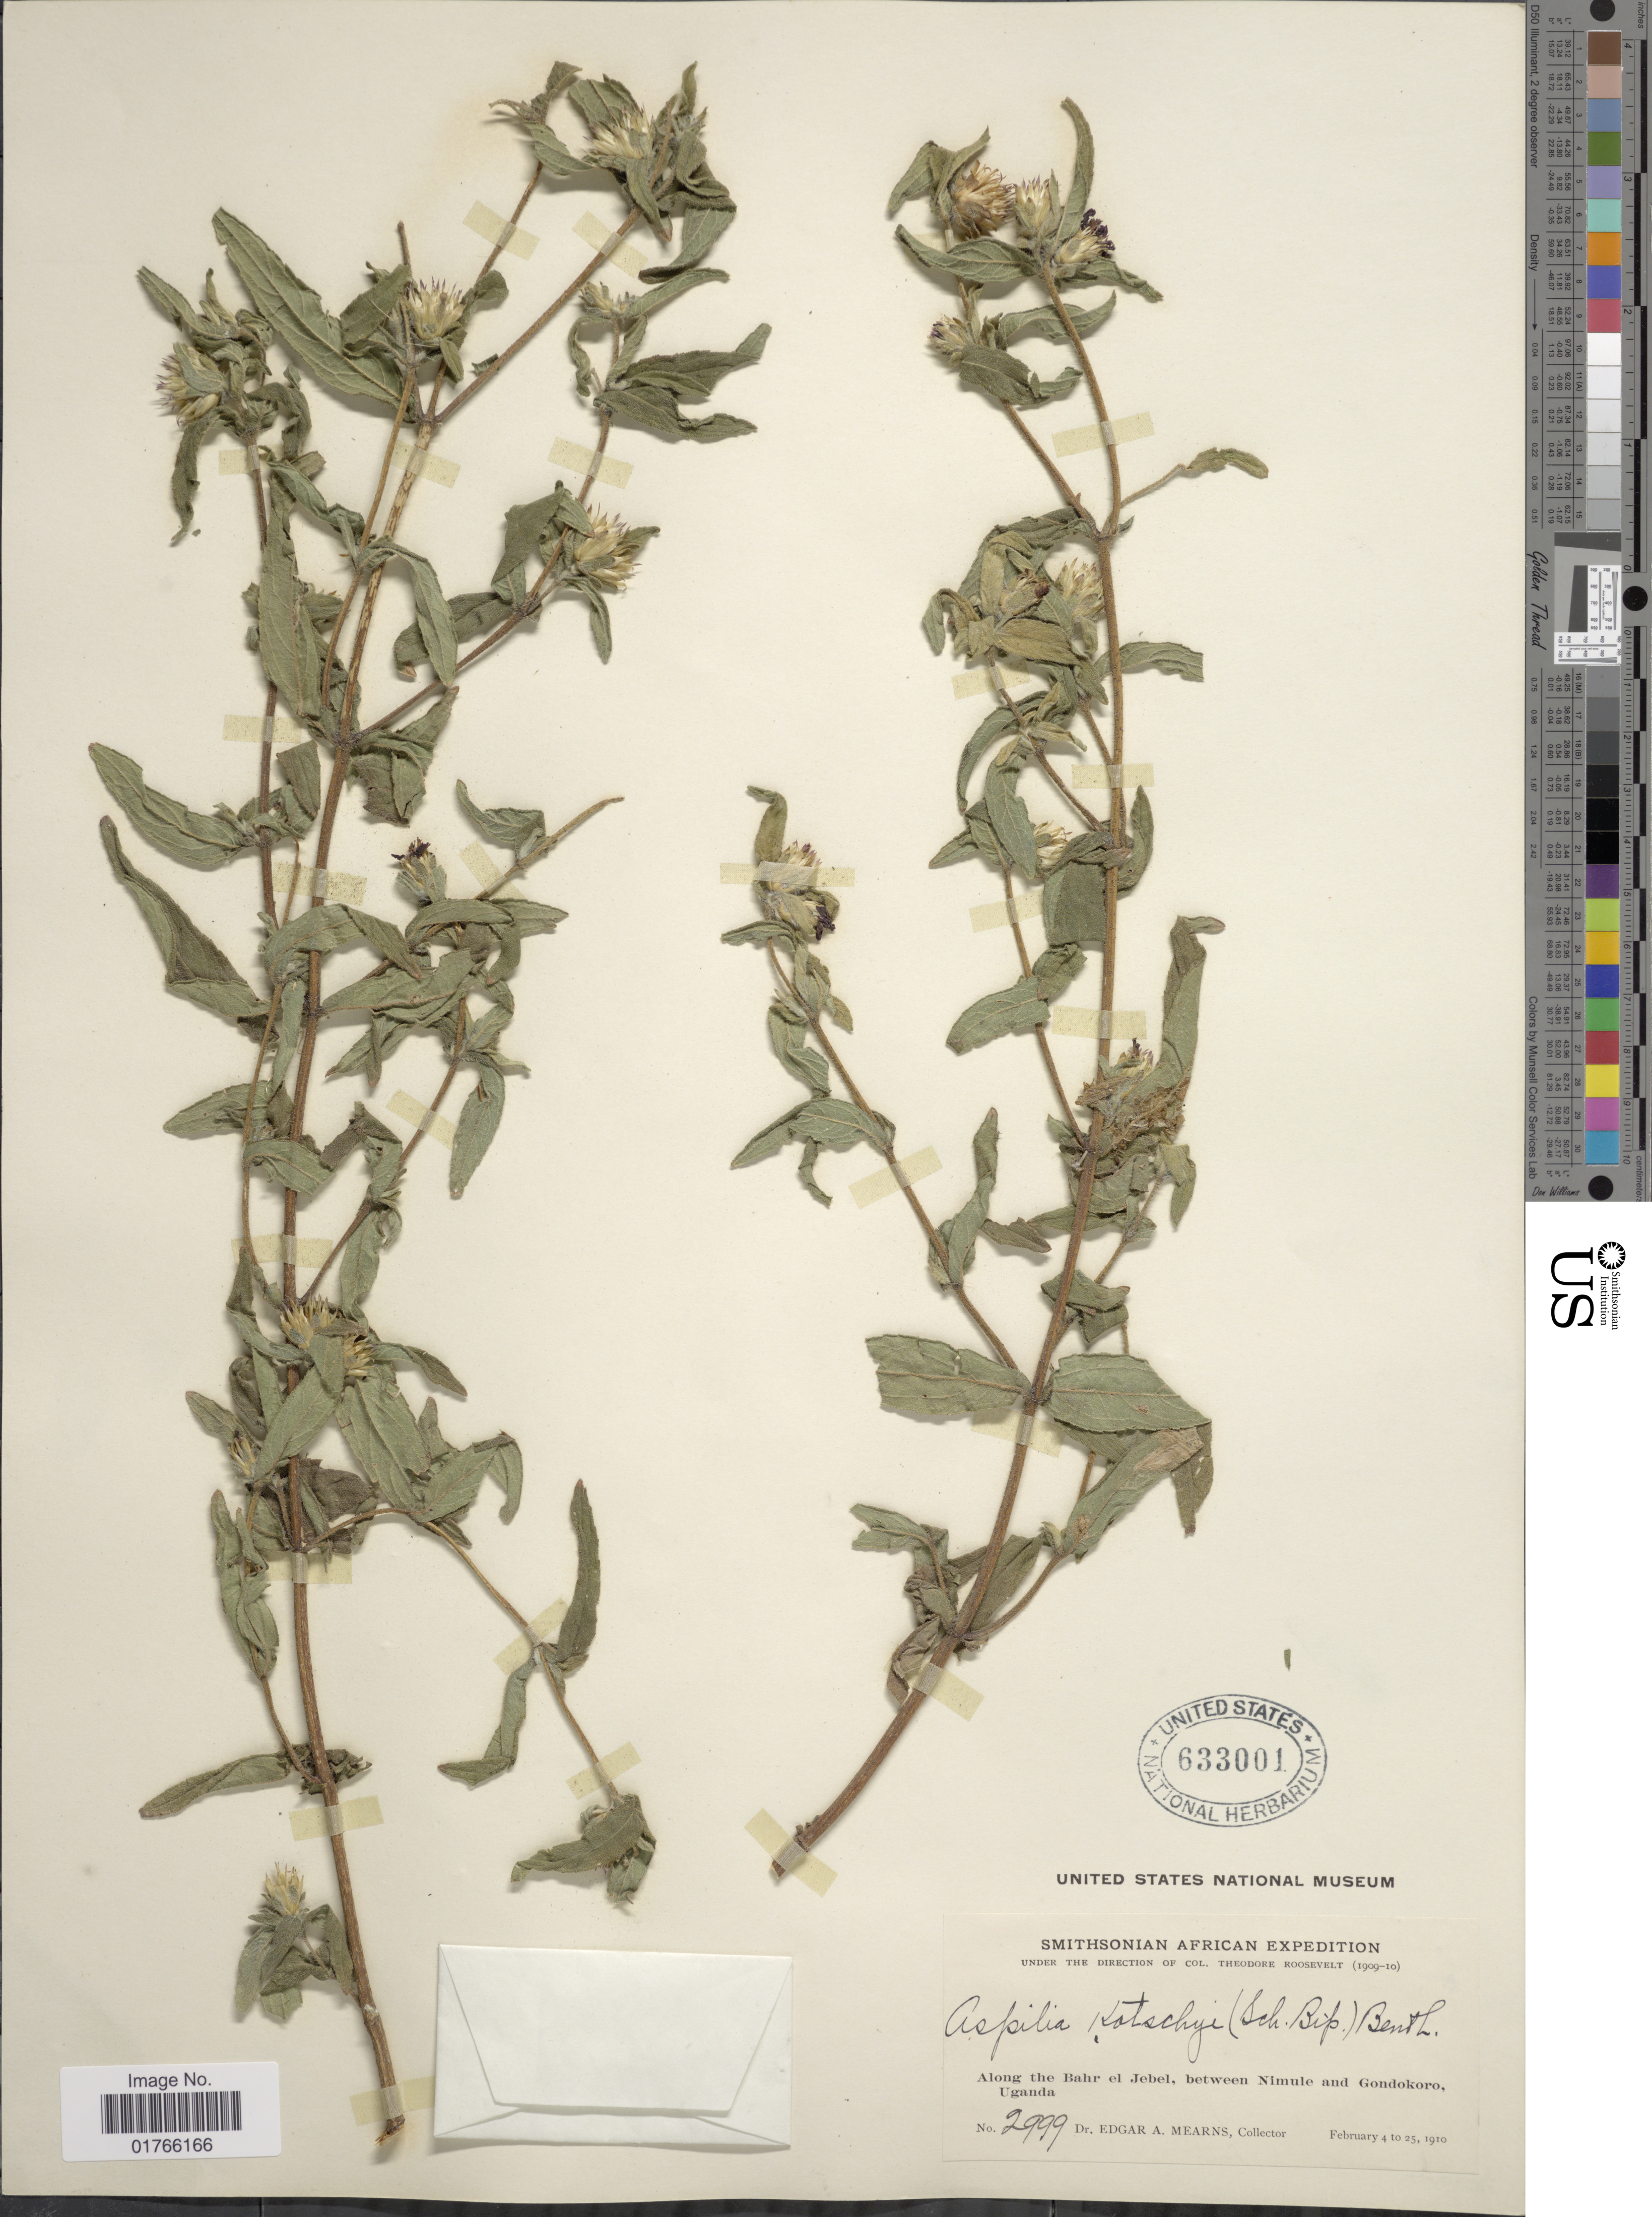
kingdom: Plantae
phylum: Tracheophyta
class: Magnoliopsida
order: Asterales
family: Asteraceae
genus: Aspilia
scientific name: Aspilia kotschyi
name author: (Sch. Bip.) Oliv.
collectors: E. A. Mearns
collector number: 2999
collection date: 1910-02-04/1910-02-25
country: Uganda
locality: Along the Bahr el Jebel, between Nimule and Gondokoro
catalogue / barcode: US 633001